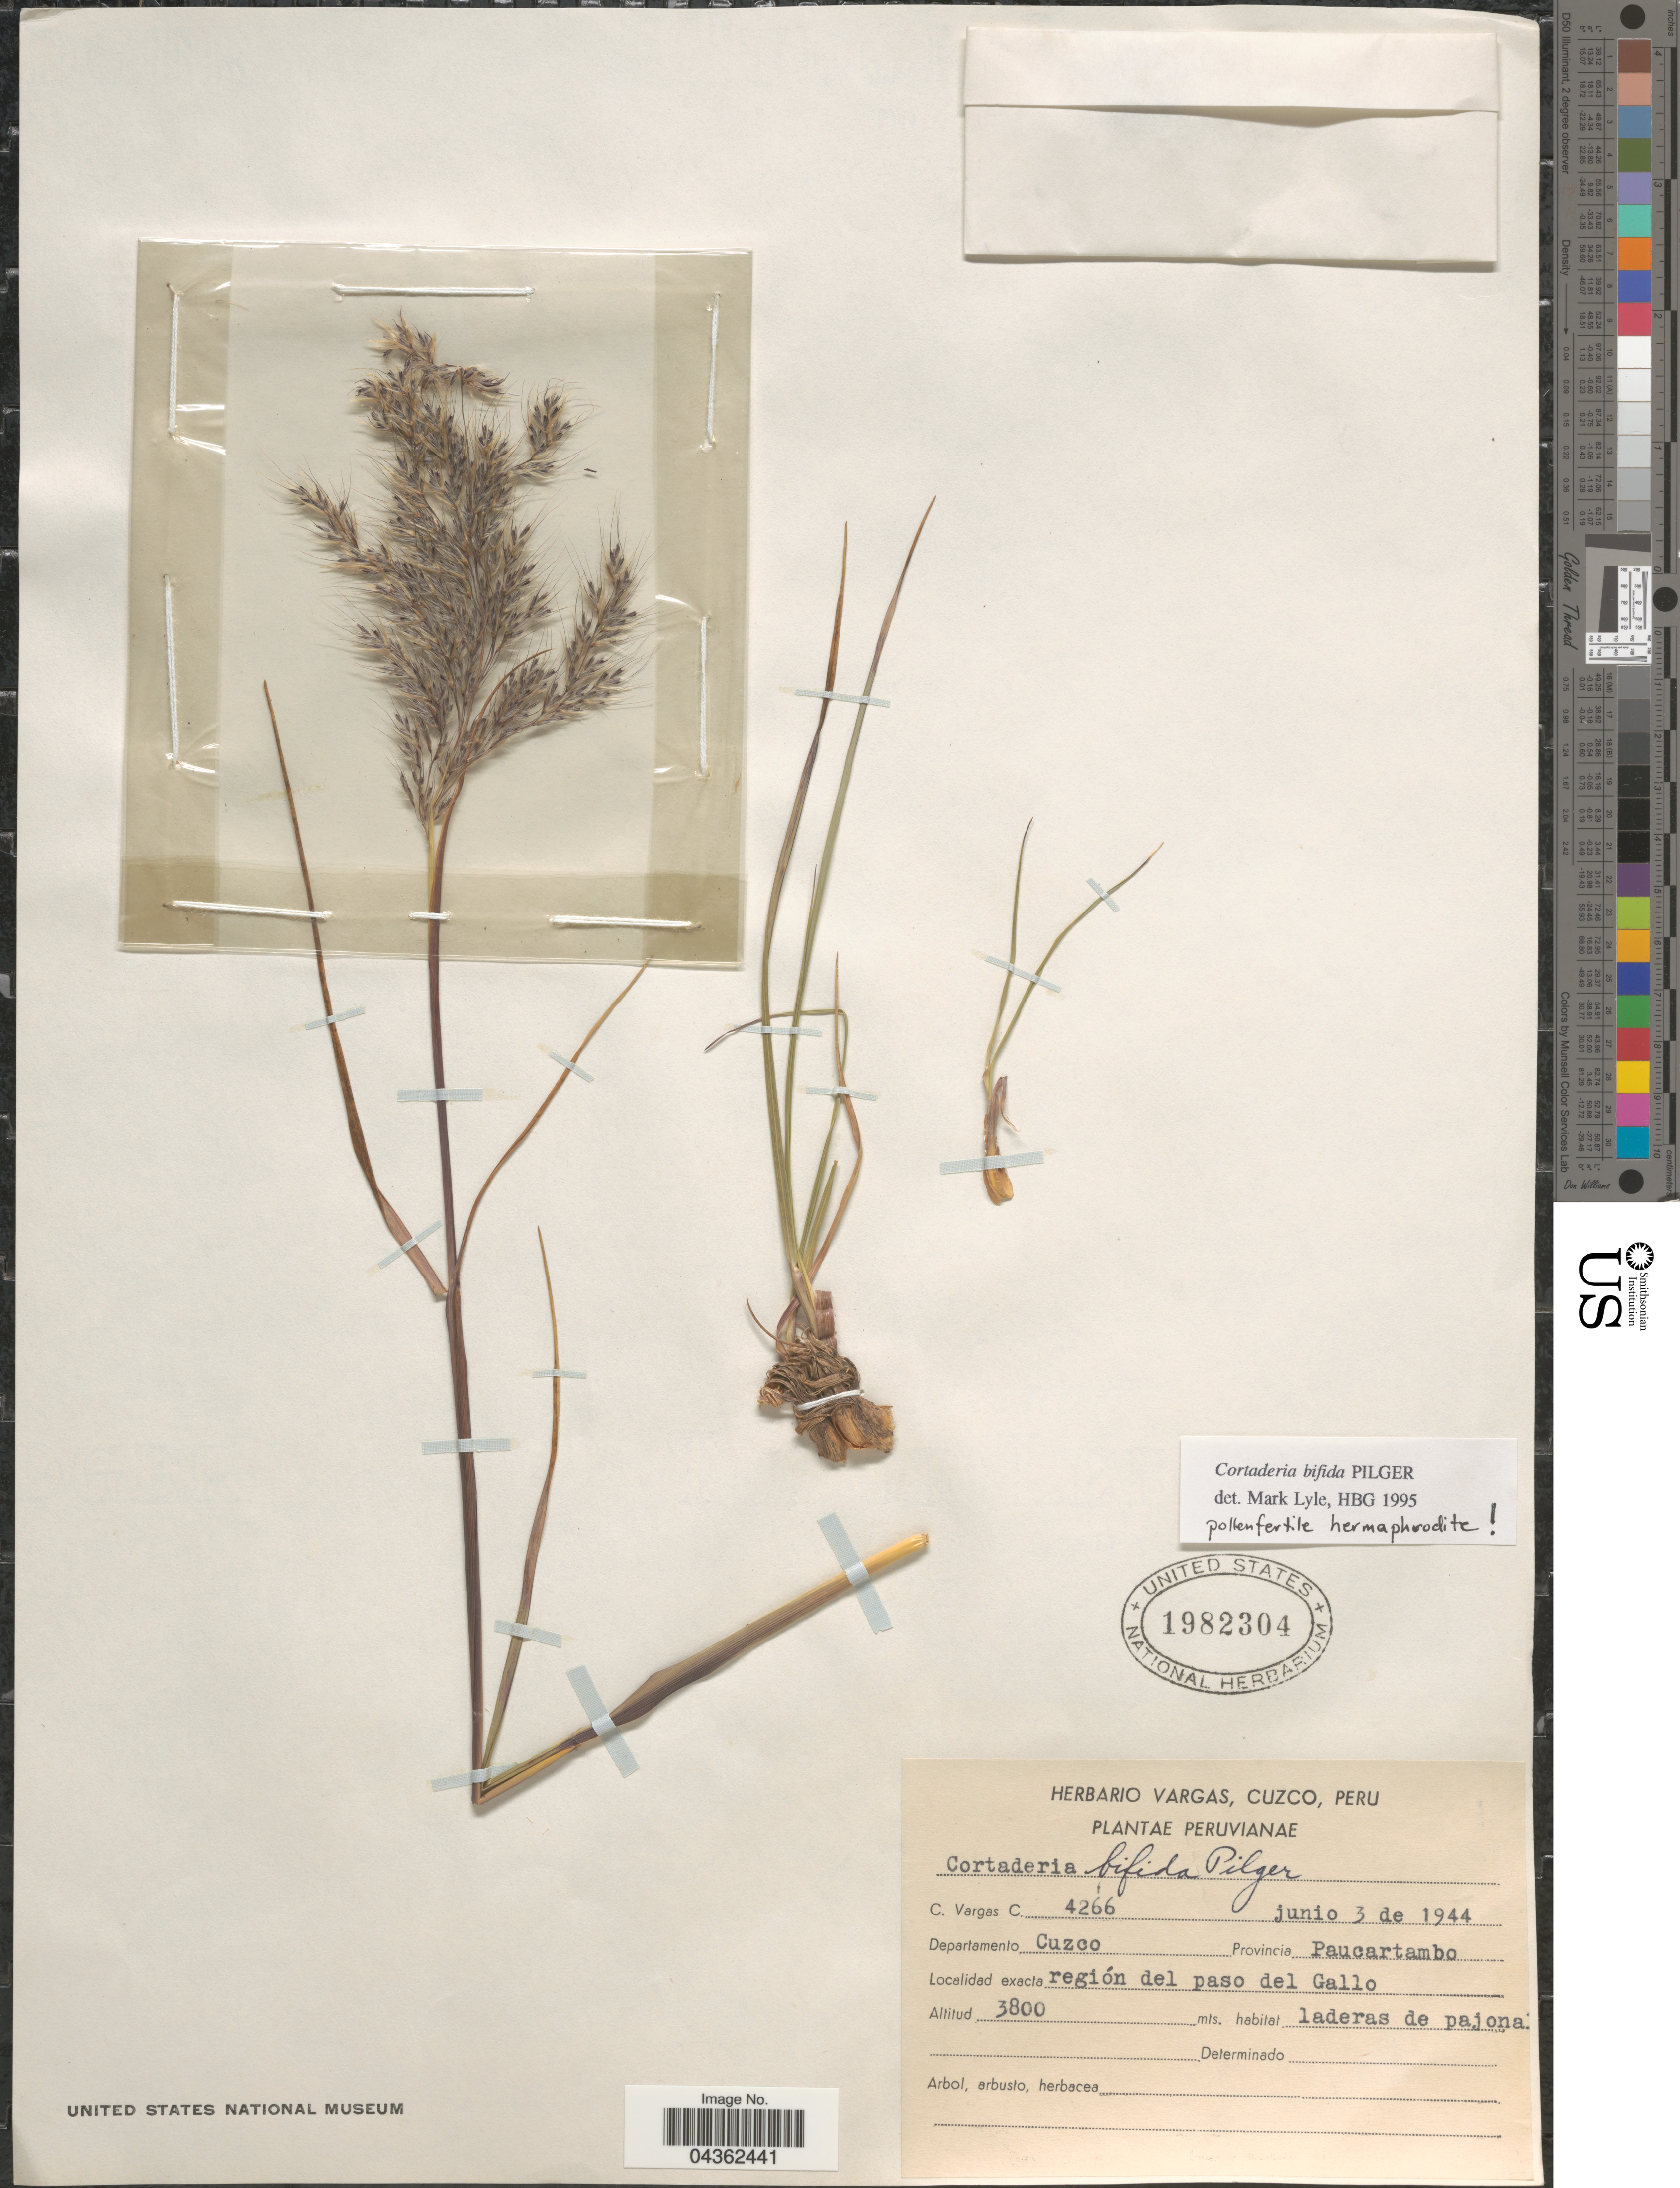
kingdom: Plantae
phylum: Tracheophyta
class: Liliopsida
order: Poales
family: Poaceae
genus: Cortaderia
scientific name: Cortaderia columbiana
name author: (Pilg.) Pilg.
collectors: C. Vargas Calderón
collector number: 4266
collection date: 1944-06-03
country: Peru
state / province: Cusco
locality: Departamento Cuzco. Provincia Paucartambo. Región del paso del Gallo.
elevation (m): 3800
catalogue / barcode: US 1982304